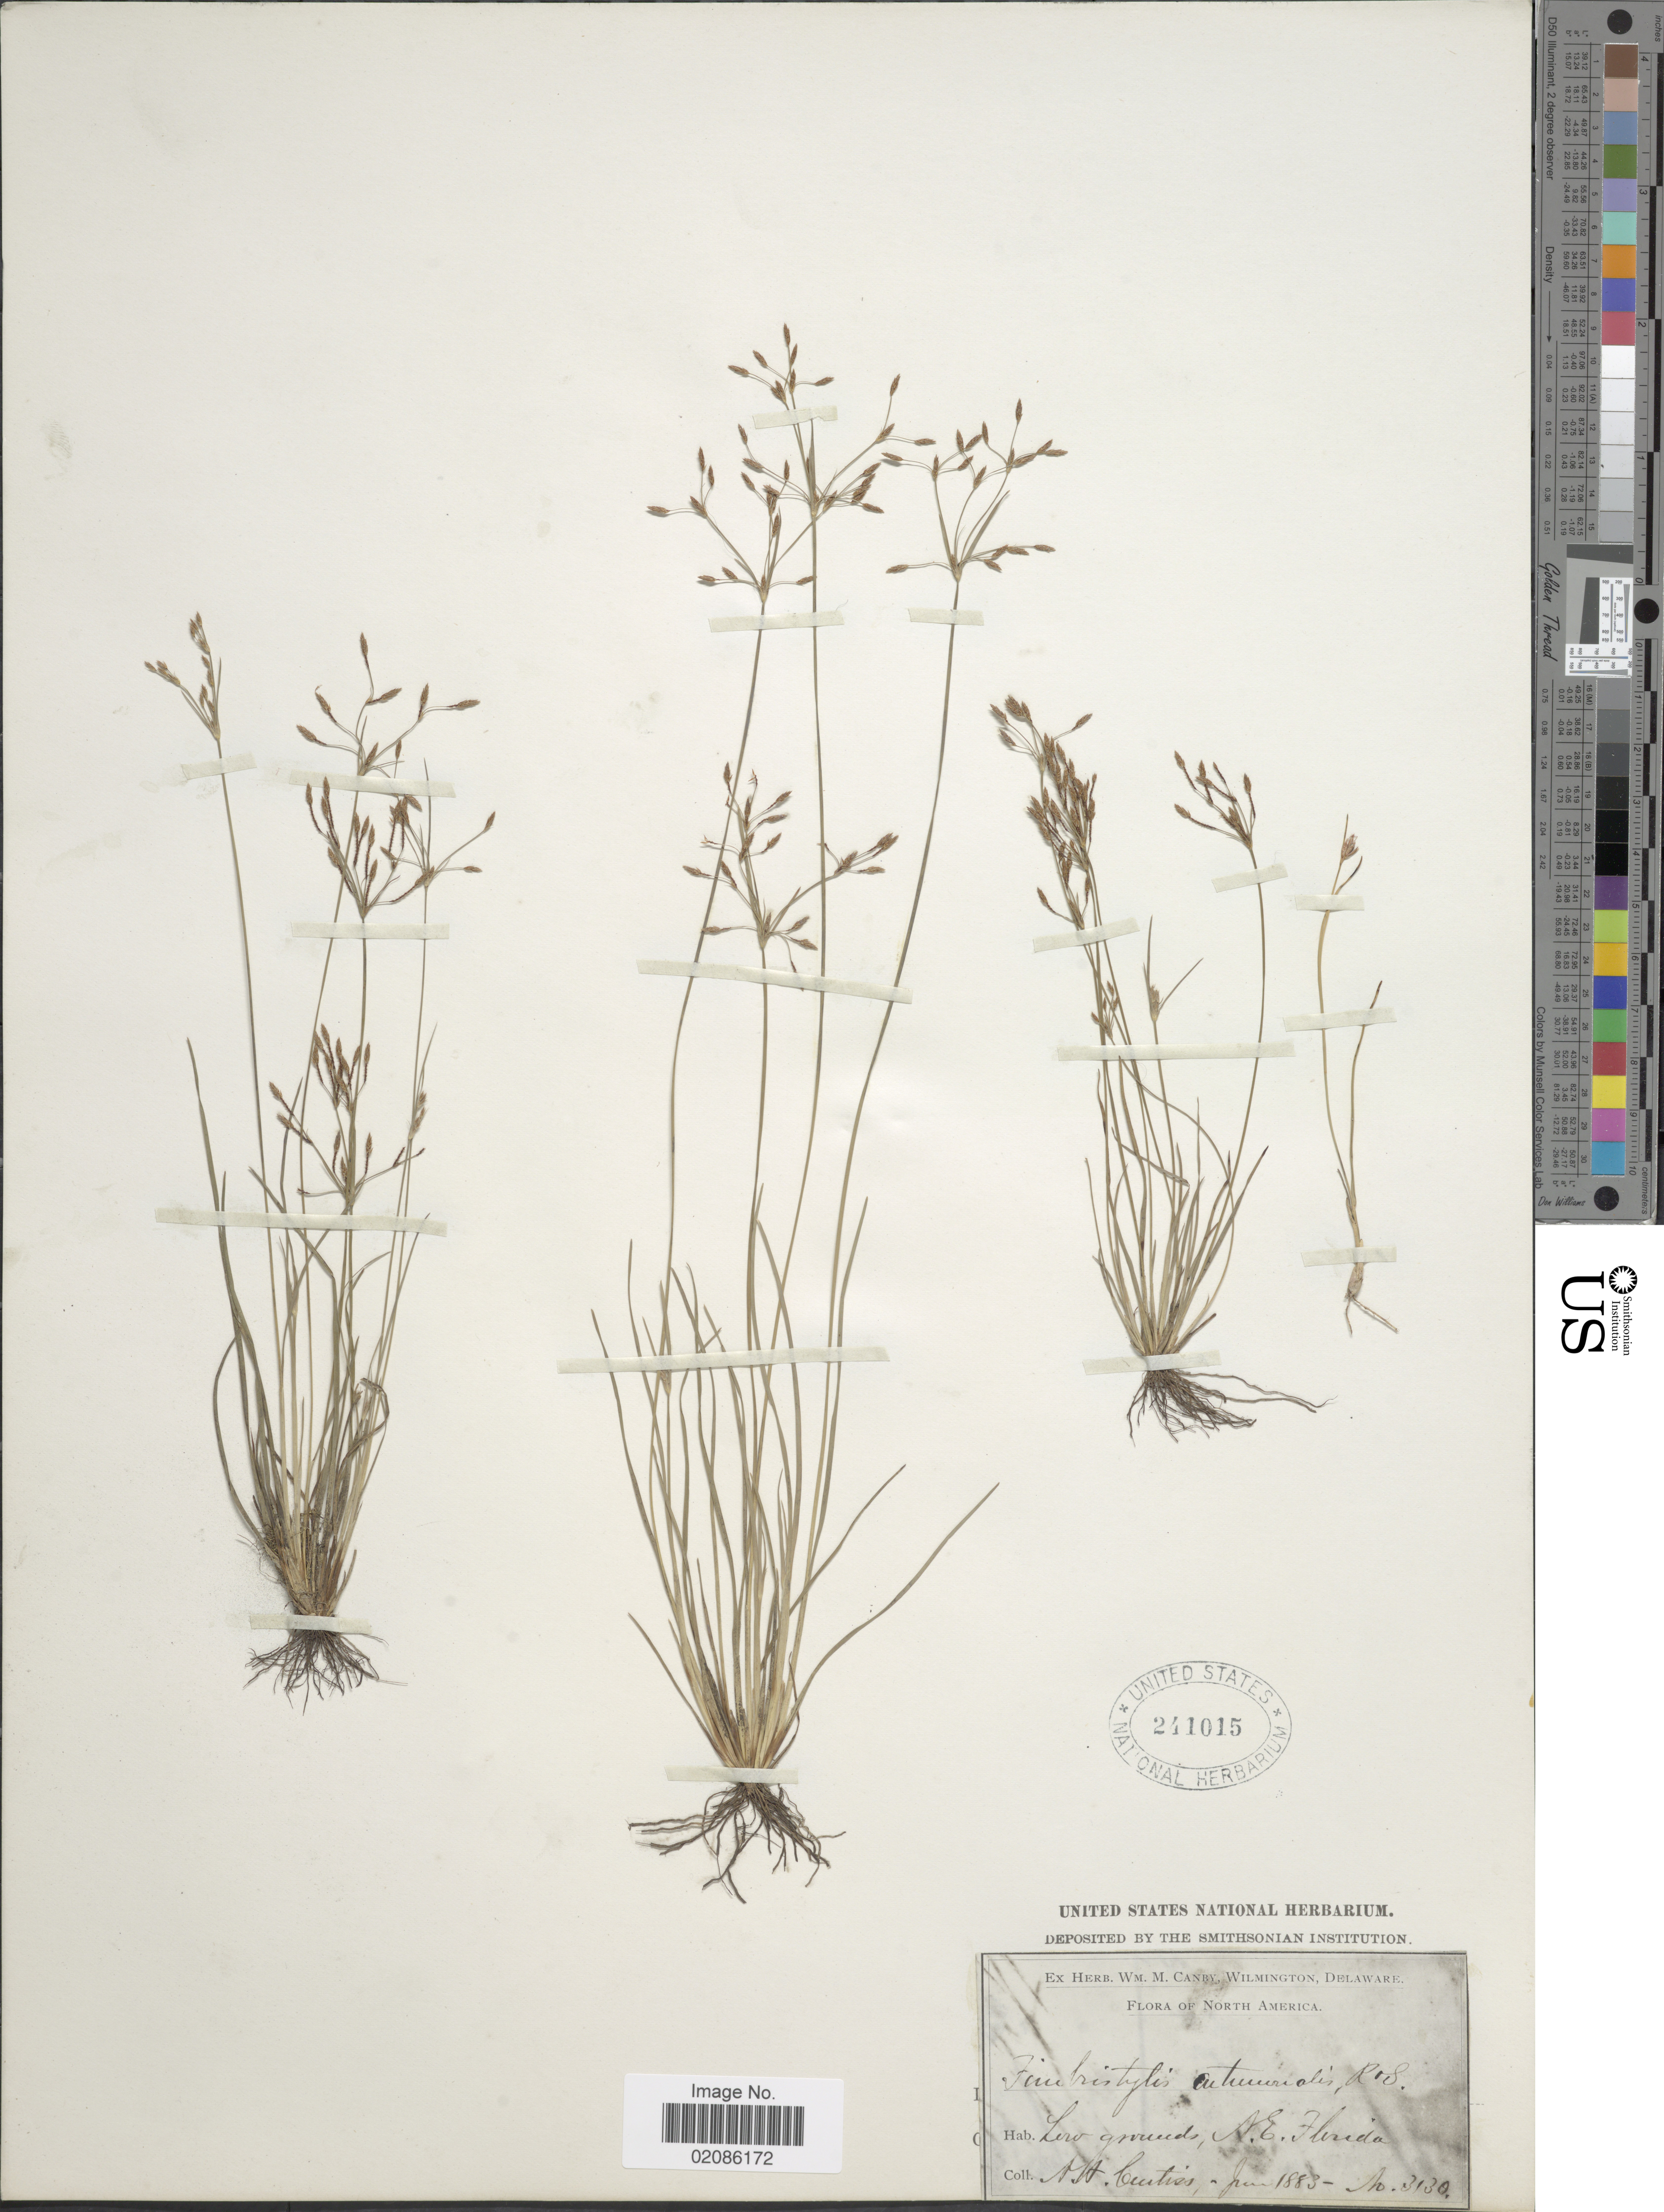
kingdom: Plantae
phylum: Tracheophyta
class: Liliopsida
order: Poales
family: Cyperaceae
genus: Fimbristylis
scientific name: Fimbristylis autumnalis (L.) Roem. & Schult.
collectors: A. H. Curtiss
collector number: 3130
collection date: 1883-06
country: United States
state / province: Florida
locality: Low grounds, S.E. Florida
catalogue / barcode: US 241015